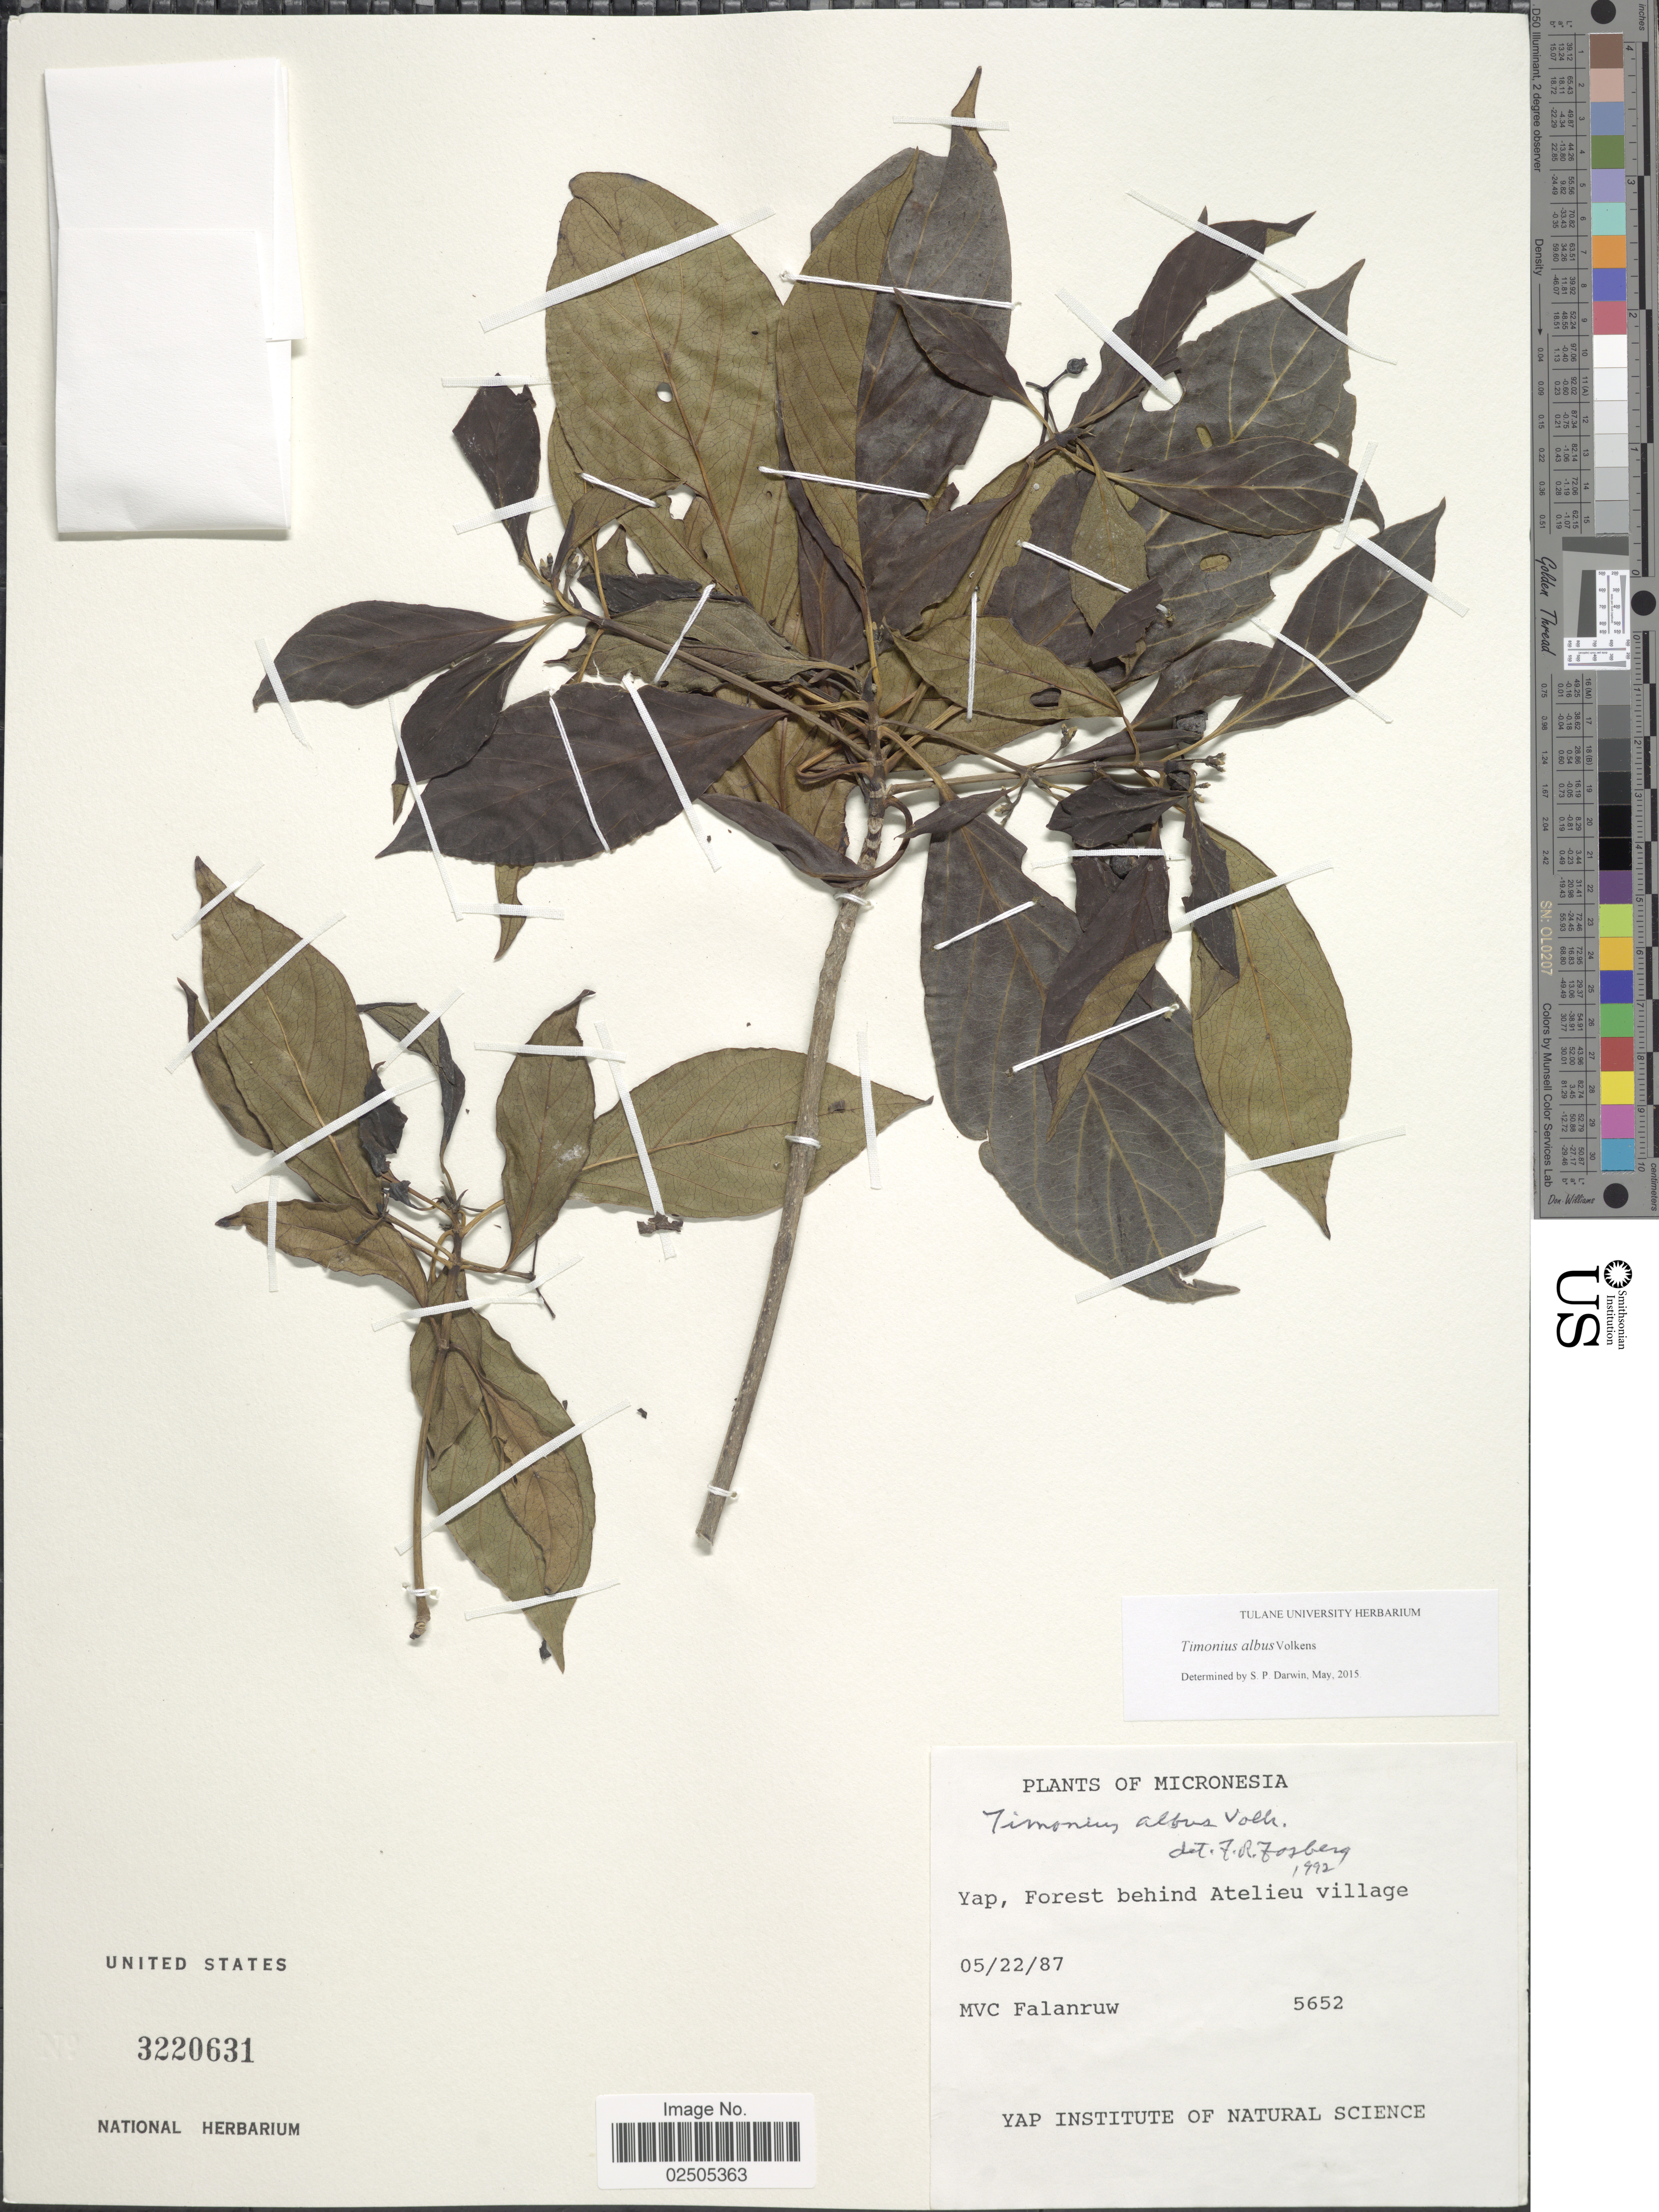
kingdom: Plantae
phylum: Tracheophyta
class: Magnoliopsida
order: Gentianales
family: Rubiaceae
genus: Timonius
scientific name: Timonius albus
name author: Volkens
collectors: M. V. Falanruw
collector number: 5652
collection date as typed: Transcribed d/m/y: 22/5/87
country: Micronesia, Federated States of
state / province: Yap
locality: Forest behind Atelieu village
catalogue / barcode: US 3220631